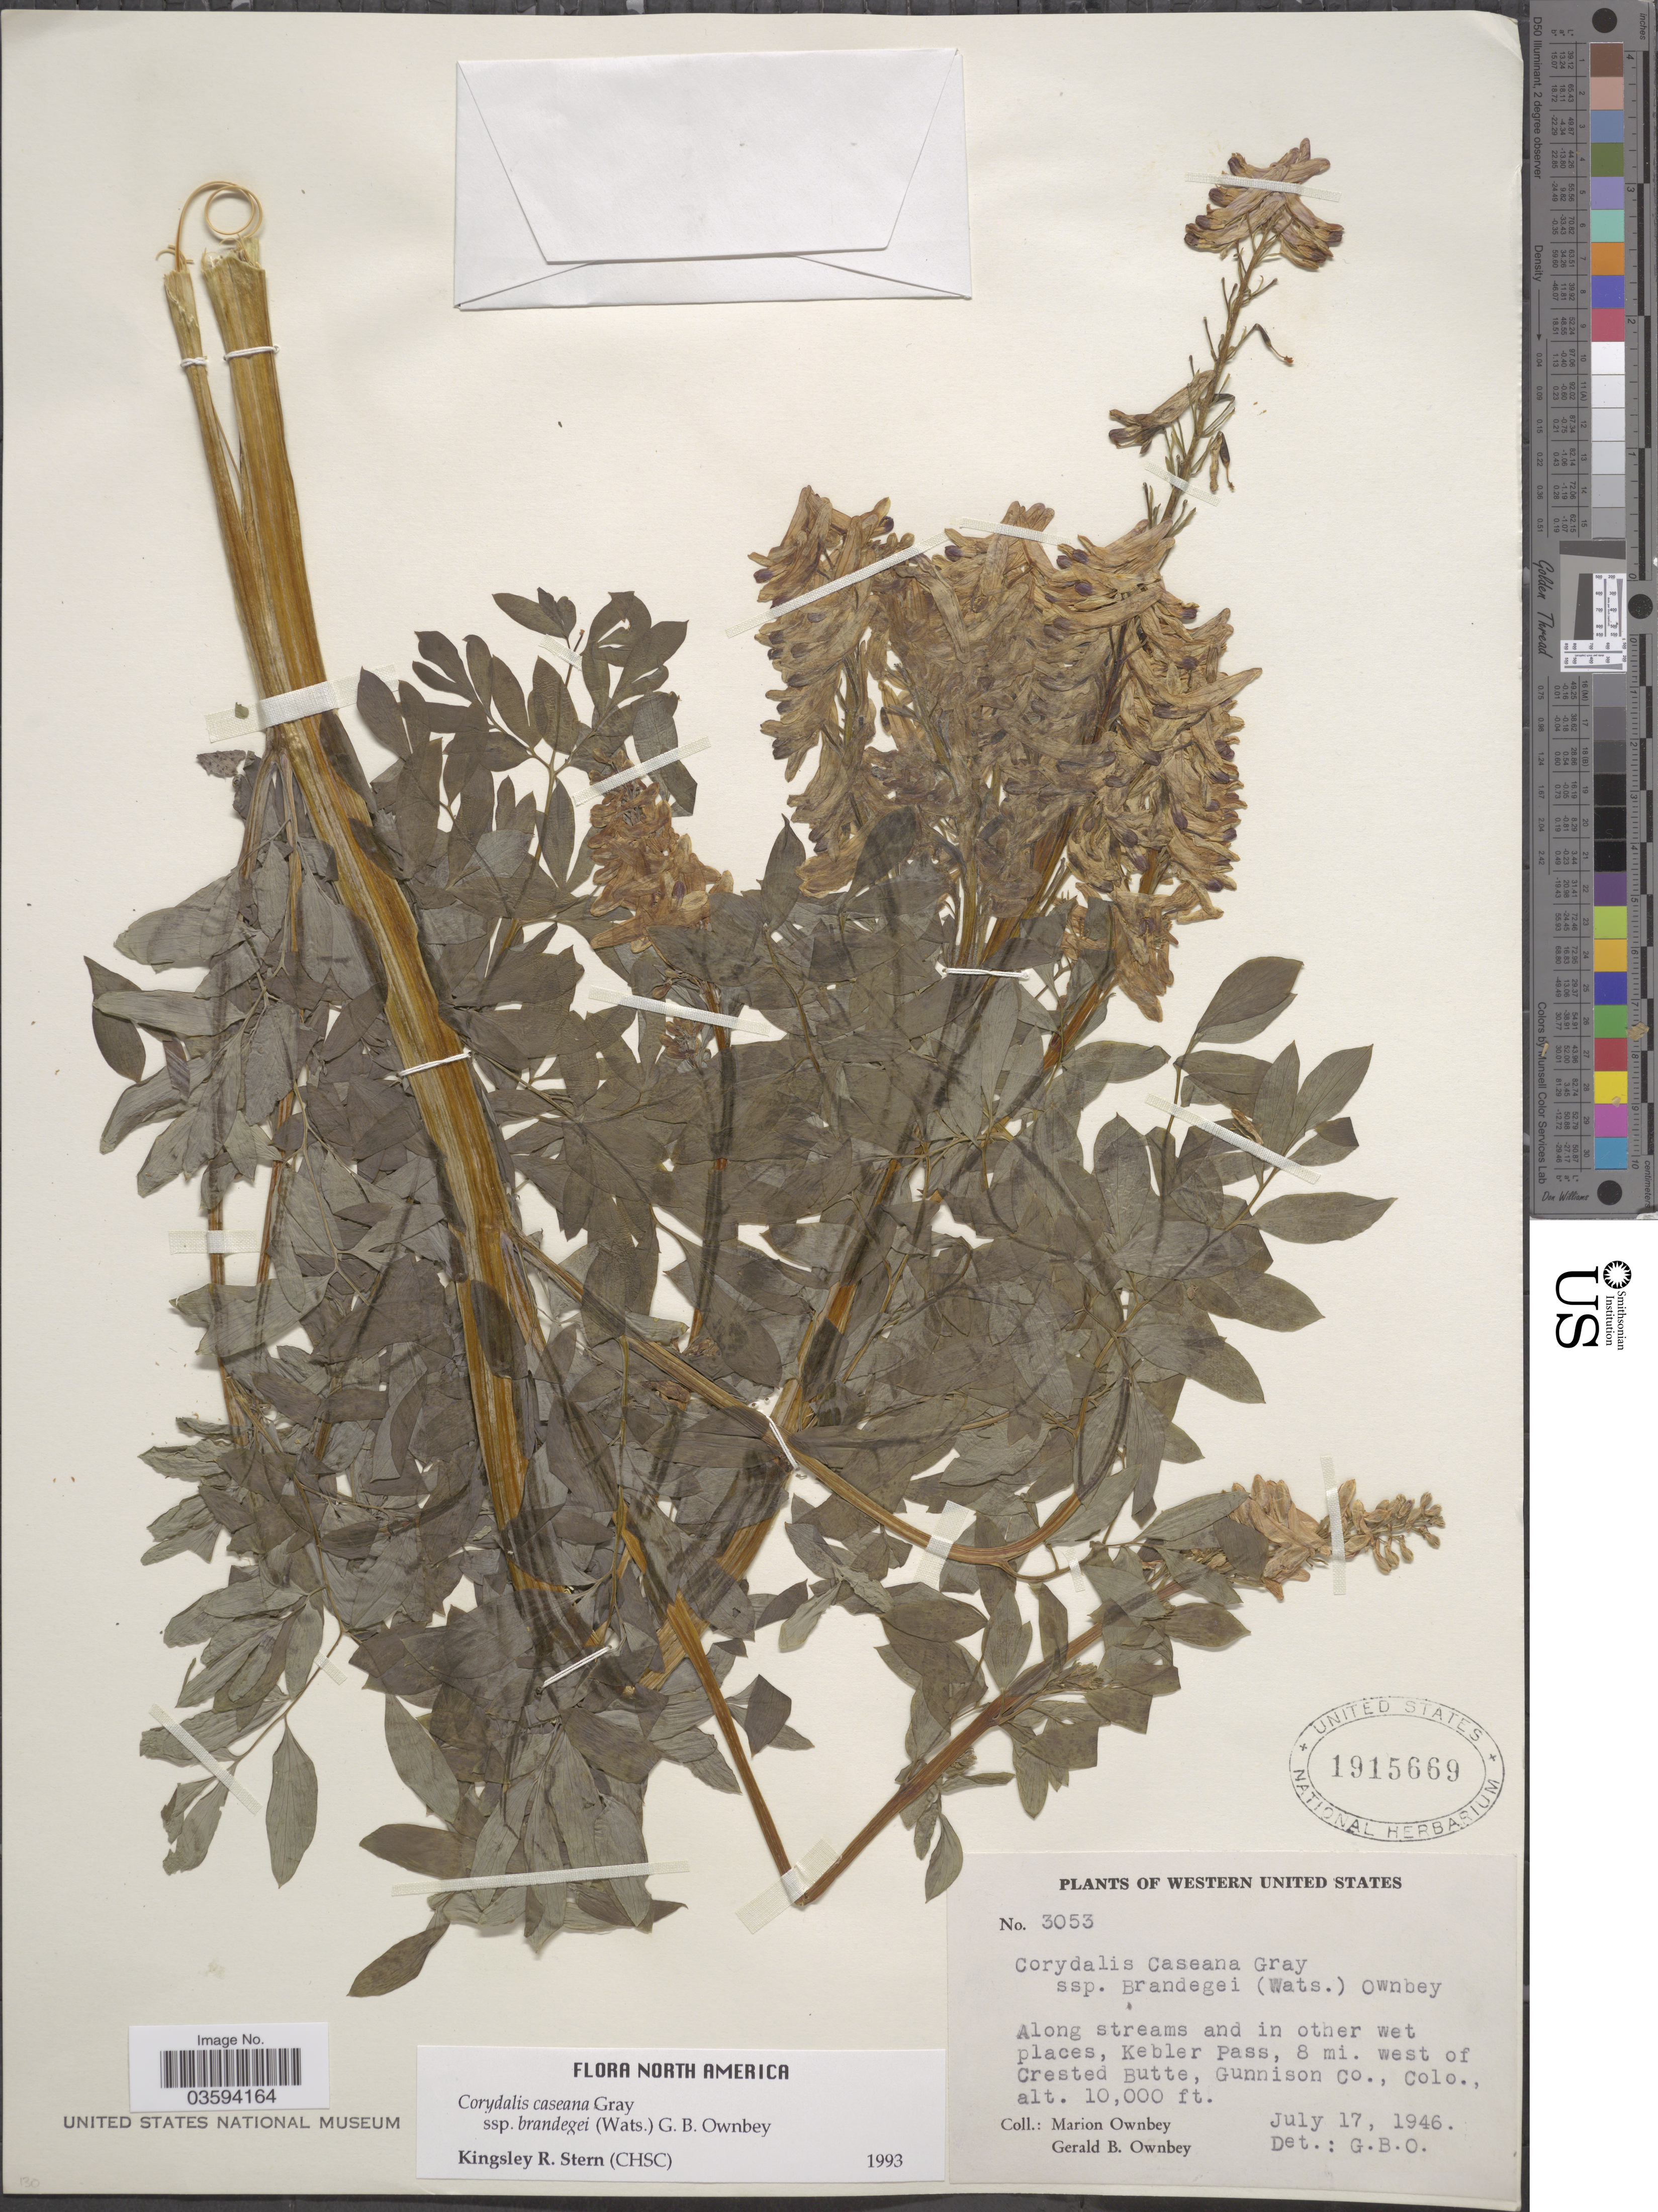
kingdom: Plantae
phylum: Tracheophyta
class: Magnoliopsida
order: Ranunculales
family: Papaveraceae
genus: Corydalis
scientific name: Corydalis caseana subsp. brandegeei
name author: (S. Watson) G.B. Ownbey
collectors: M. Ownbey & G. B. Ownbey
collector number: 3053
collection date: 1946-07-17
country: United States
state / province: Colorado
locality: Western United States. Along streams and in other wet places, Kebler Pass, 8 mi. west of Crested Butte, Gunnison Co.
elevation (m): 3048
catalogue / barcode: US 1915669